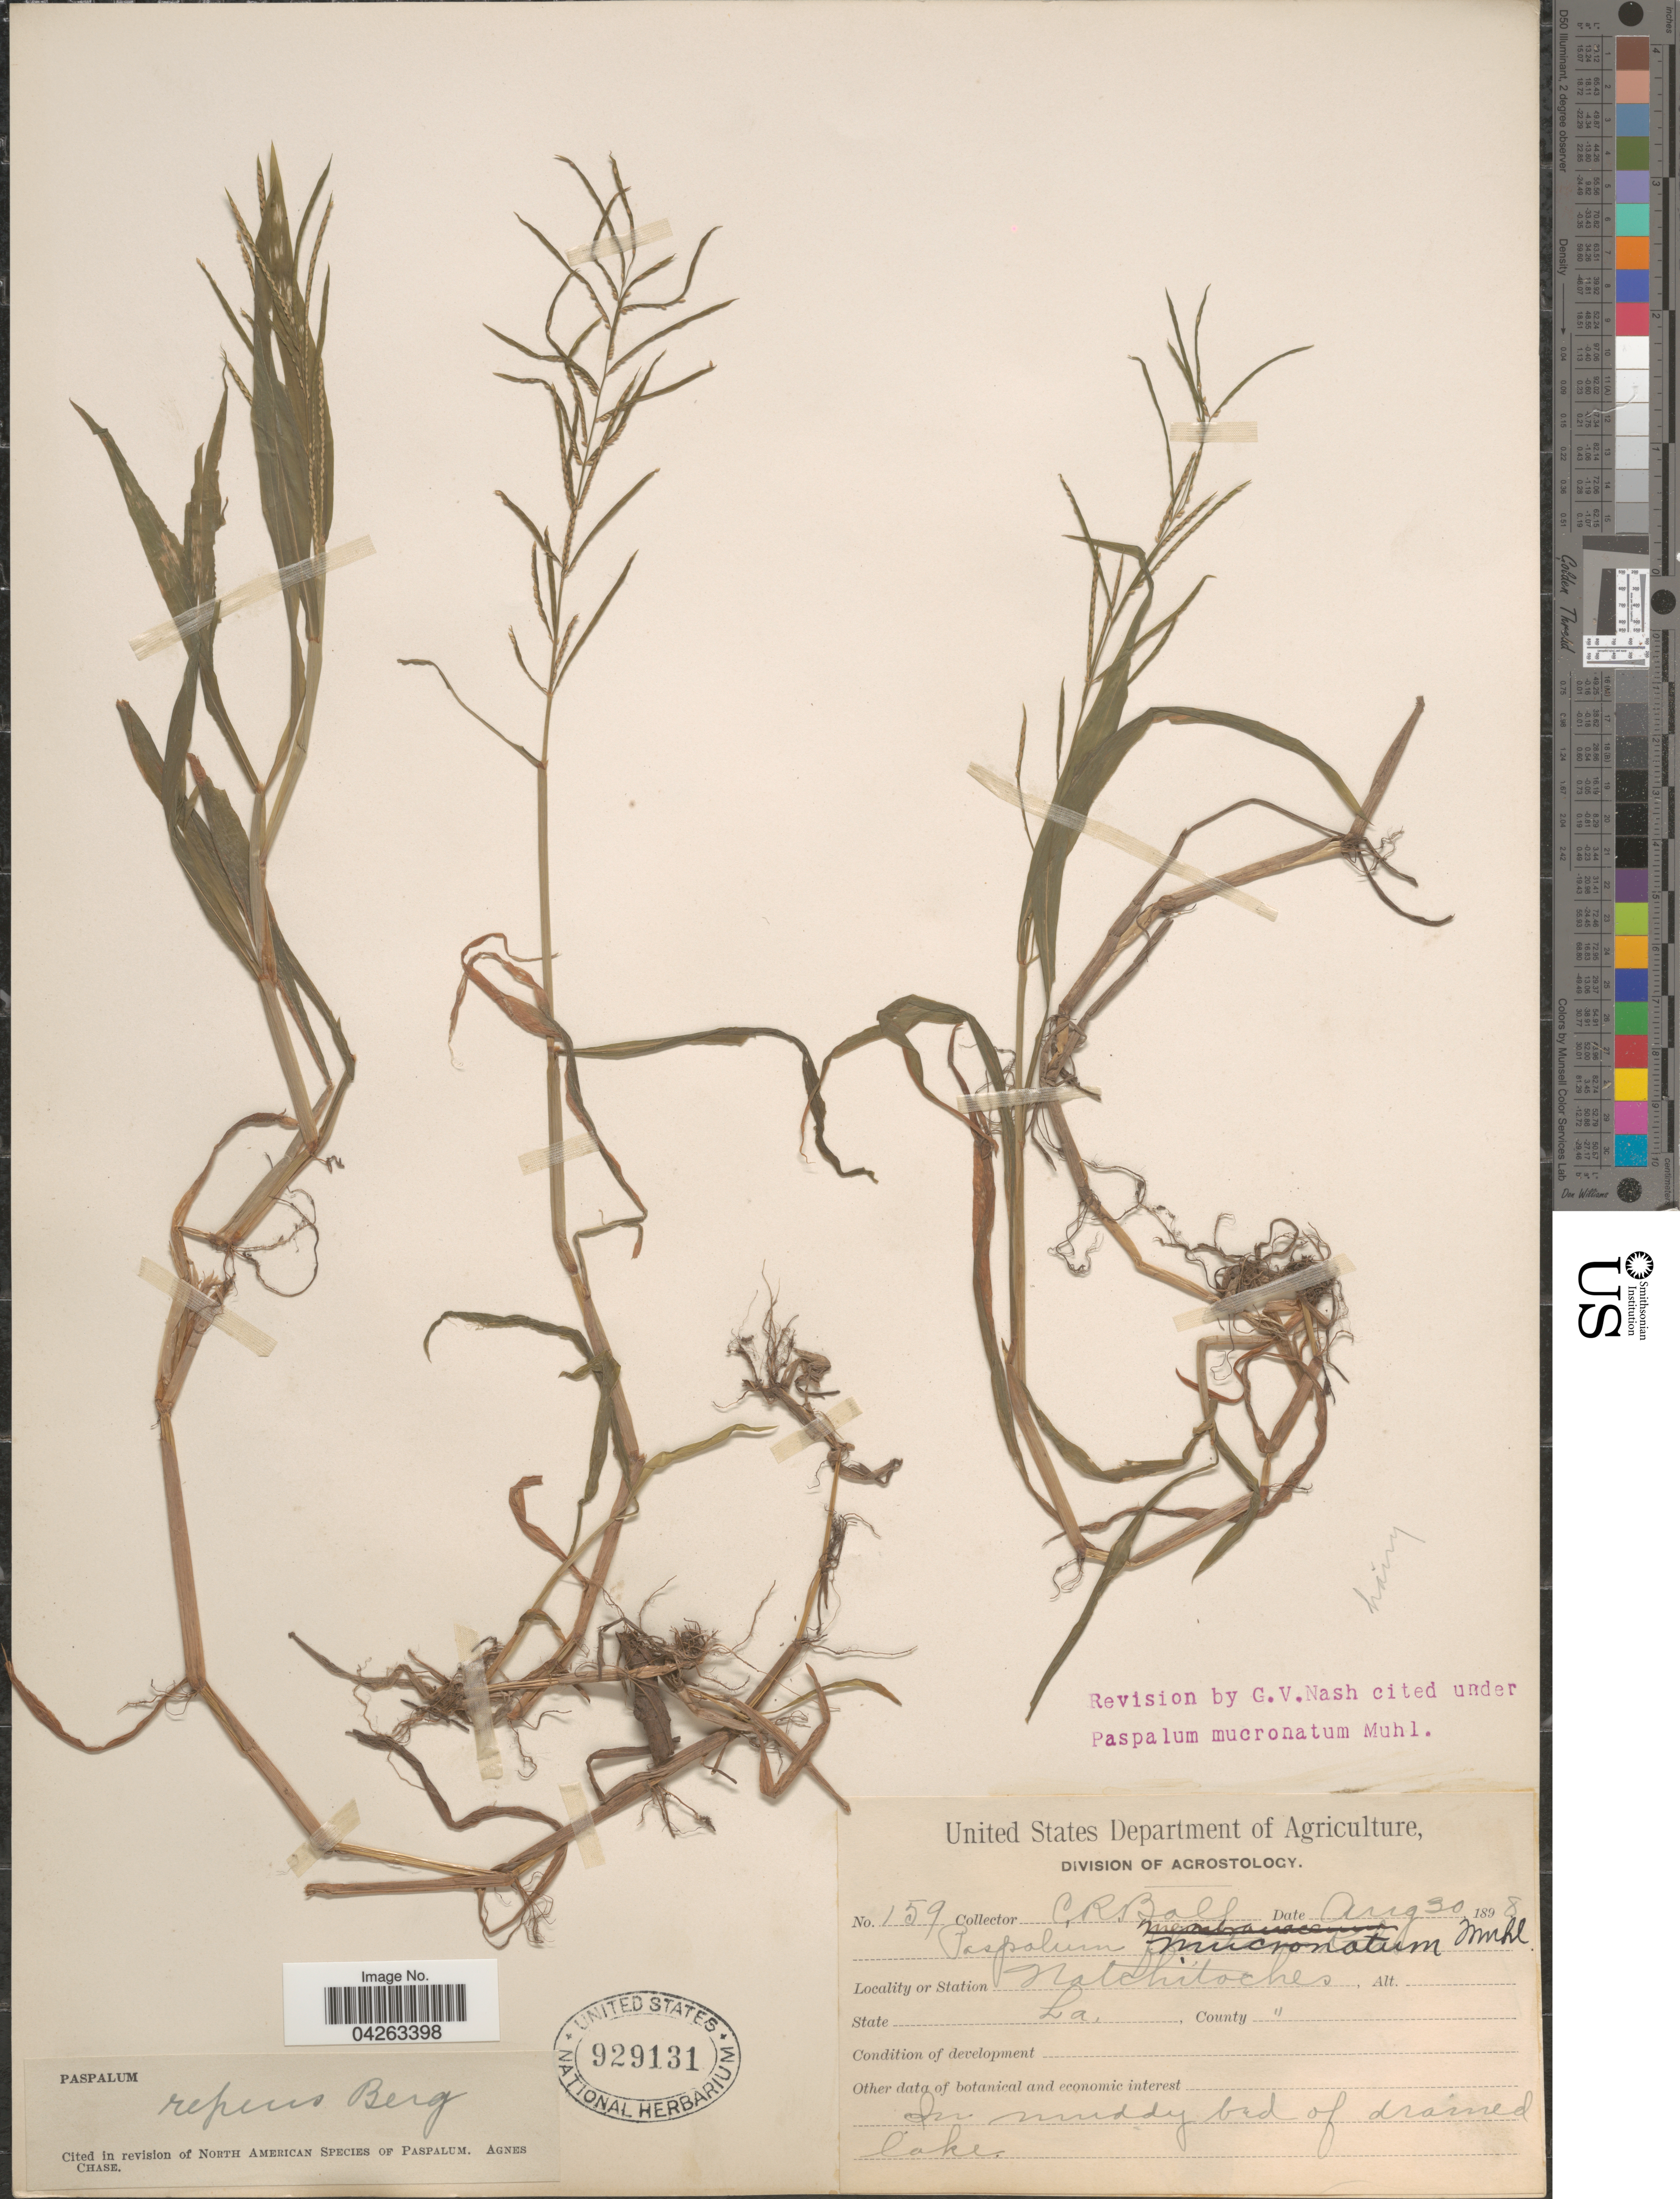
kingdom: Plantae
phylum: Tracheophyta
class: Liliopsida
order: Poales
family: Poaceae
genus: Paspalum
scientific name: Paspalum repens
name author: P.J. Bergius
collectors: C. R. Ball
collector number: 159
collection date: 1898-08-30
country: United States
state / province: Louisiana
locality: Station Natchitoches.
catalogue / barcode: US 929131